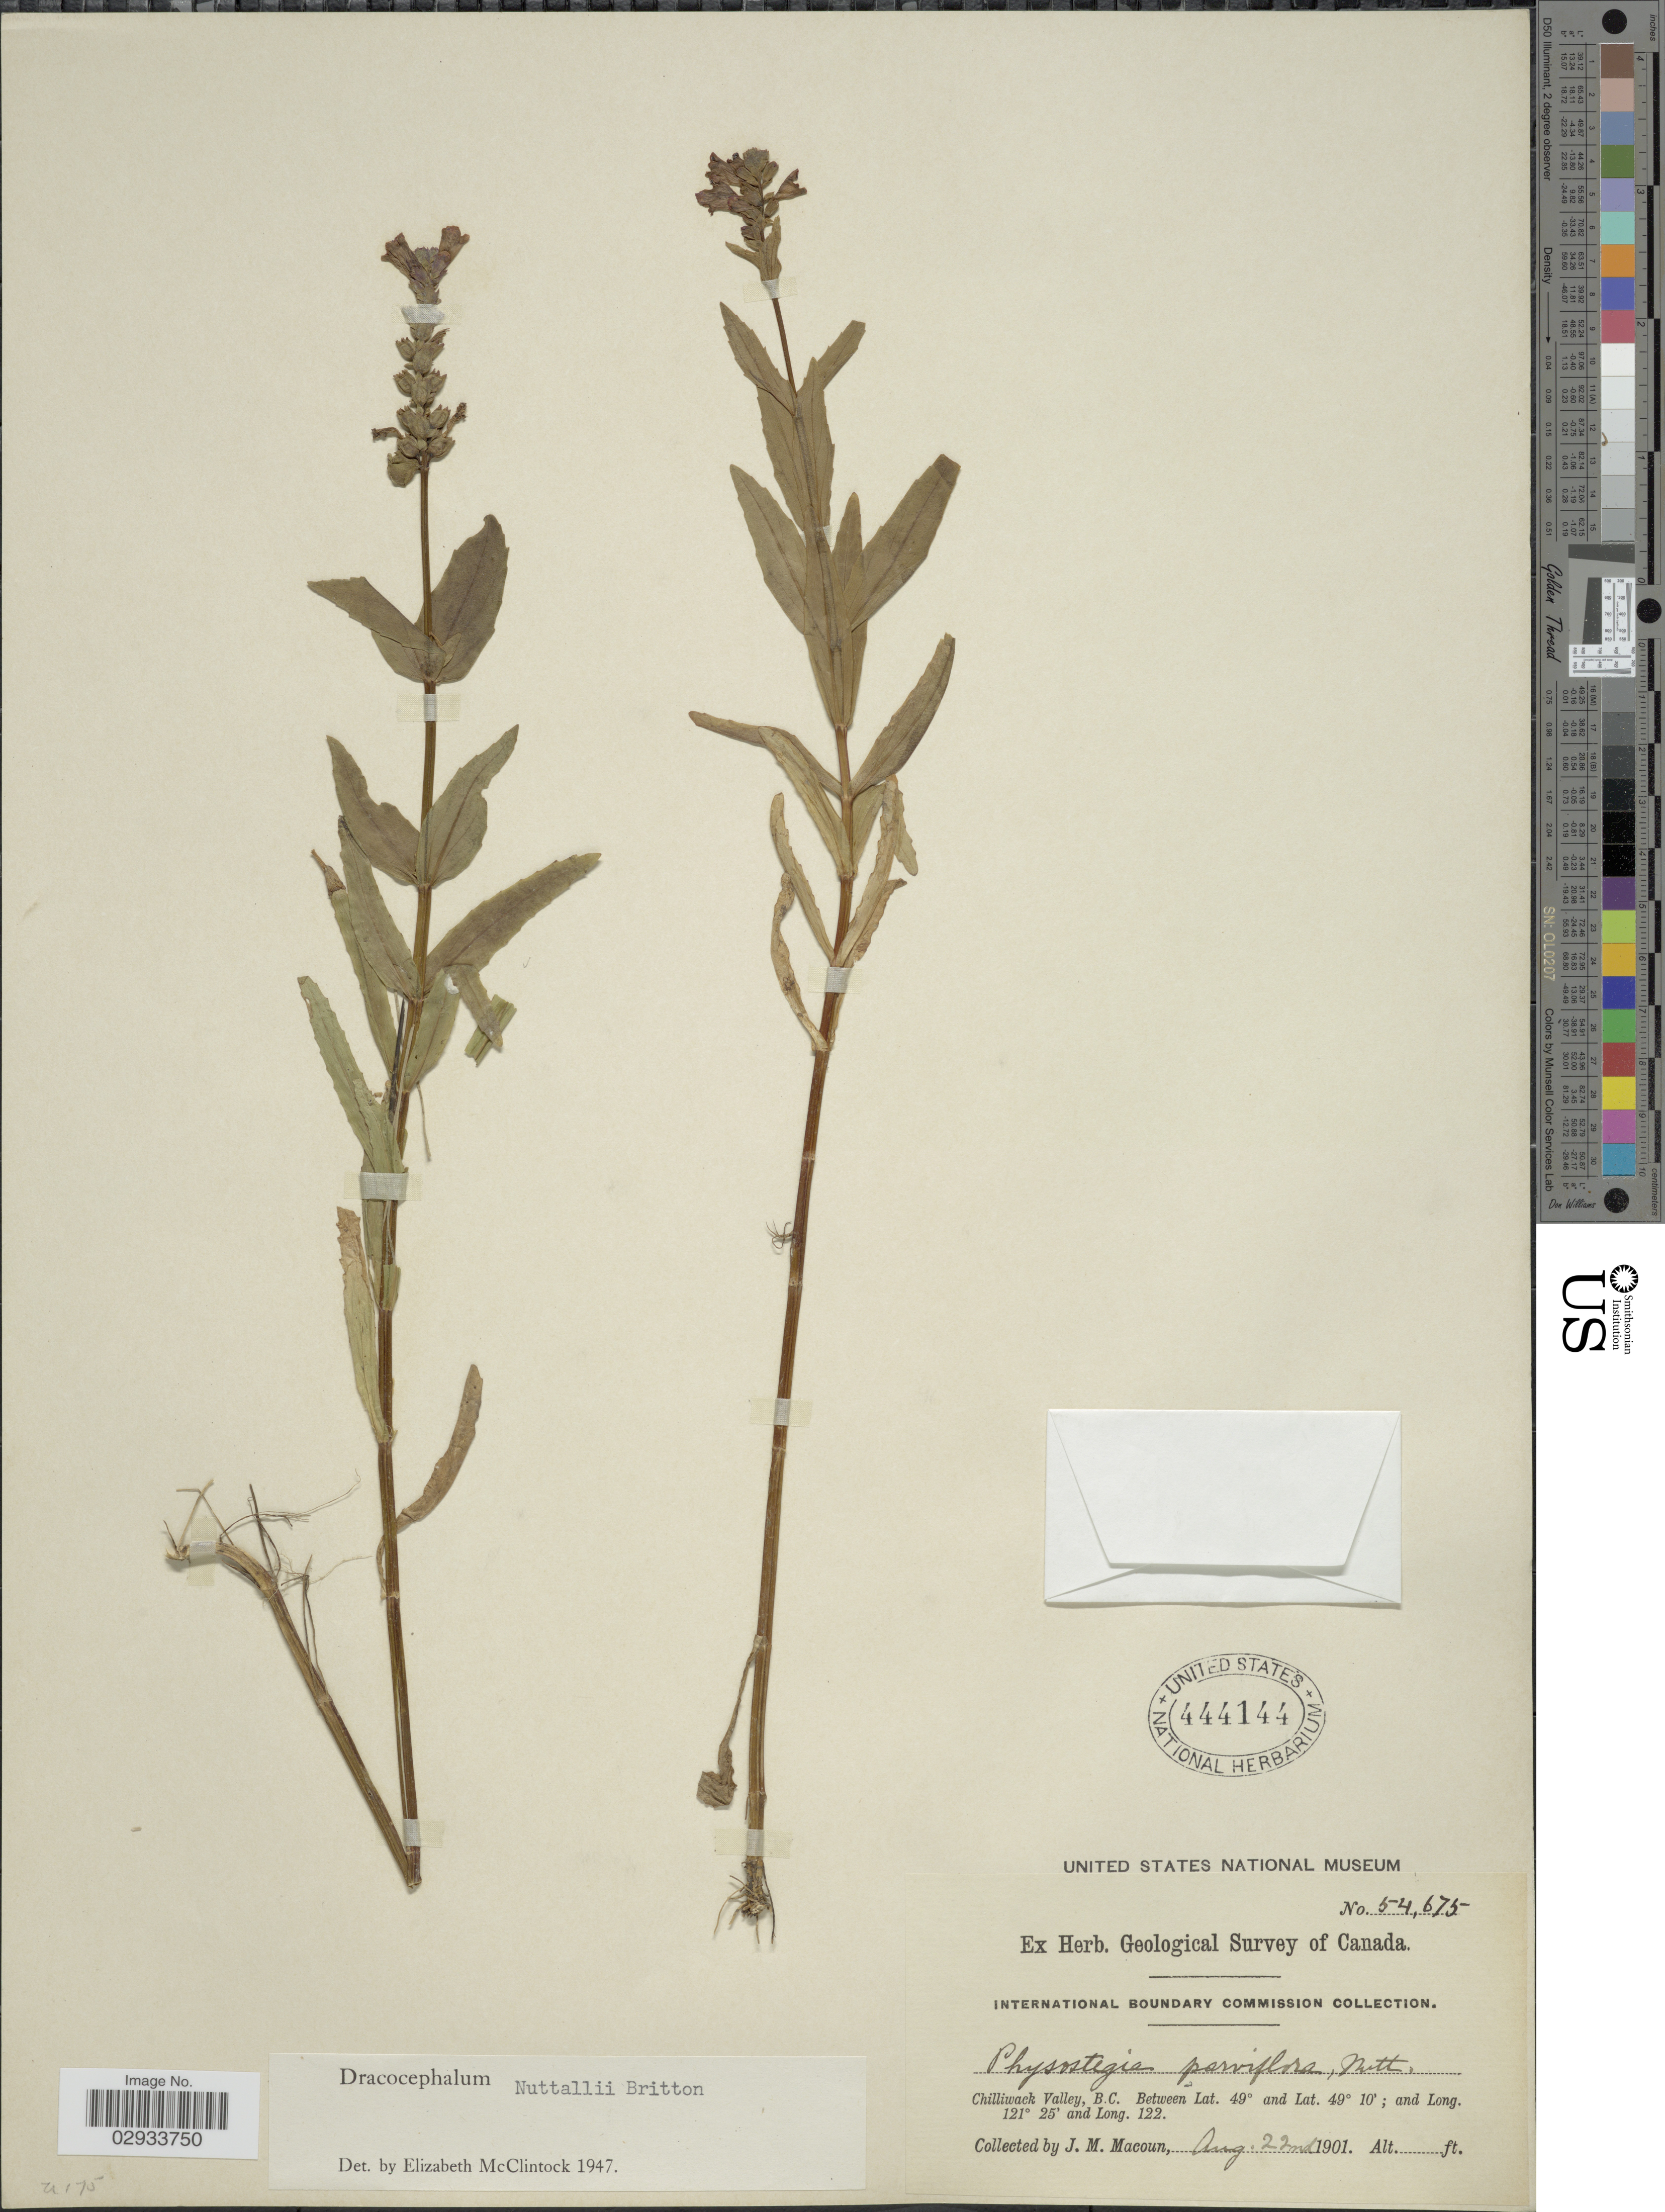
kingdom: Plantae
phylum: Tracheophyta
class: Magnoliopsida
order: Lamiales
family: Lamiaceae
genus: Physostegia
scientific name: Physostegia nuttallii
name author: (Britton) Fassett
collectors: J. M. Macoun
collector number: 54675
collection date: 1901-08-22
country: Canada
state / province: British Columbia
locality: Chilliwack Valley, B.C.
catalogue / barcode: US 444144